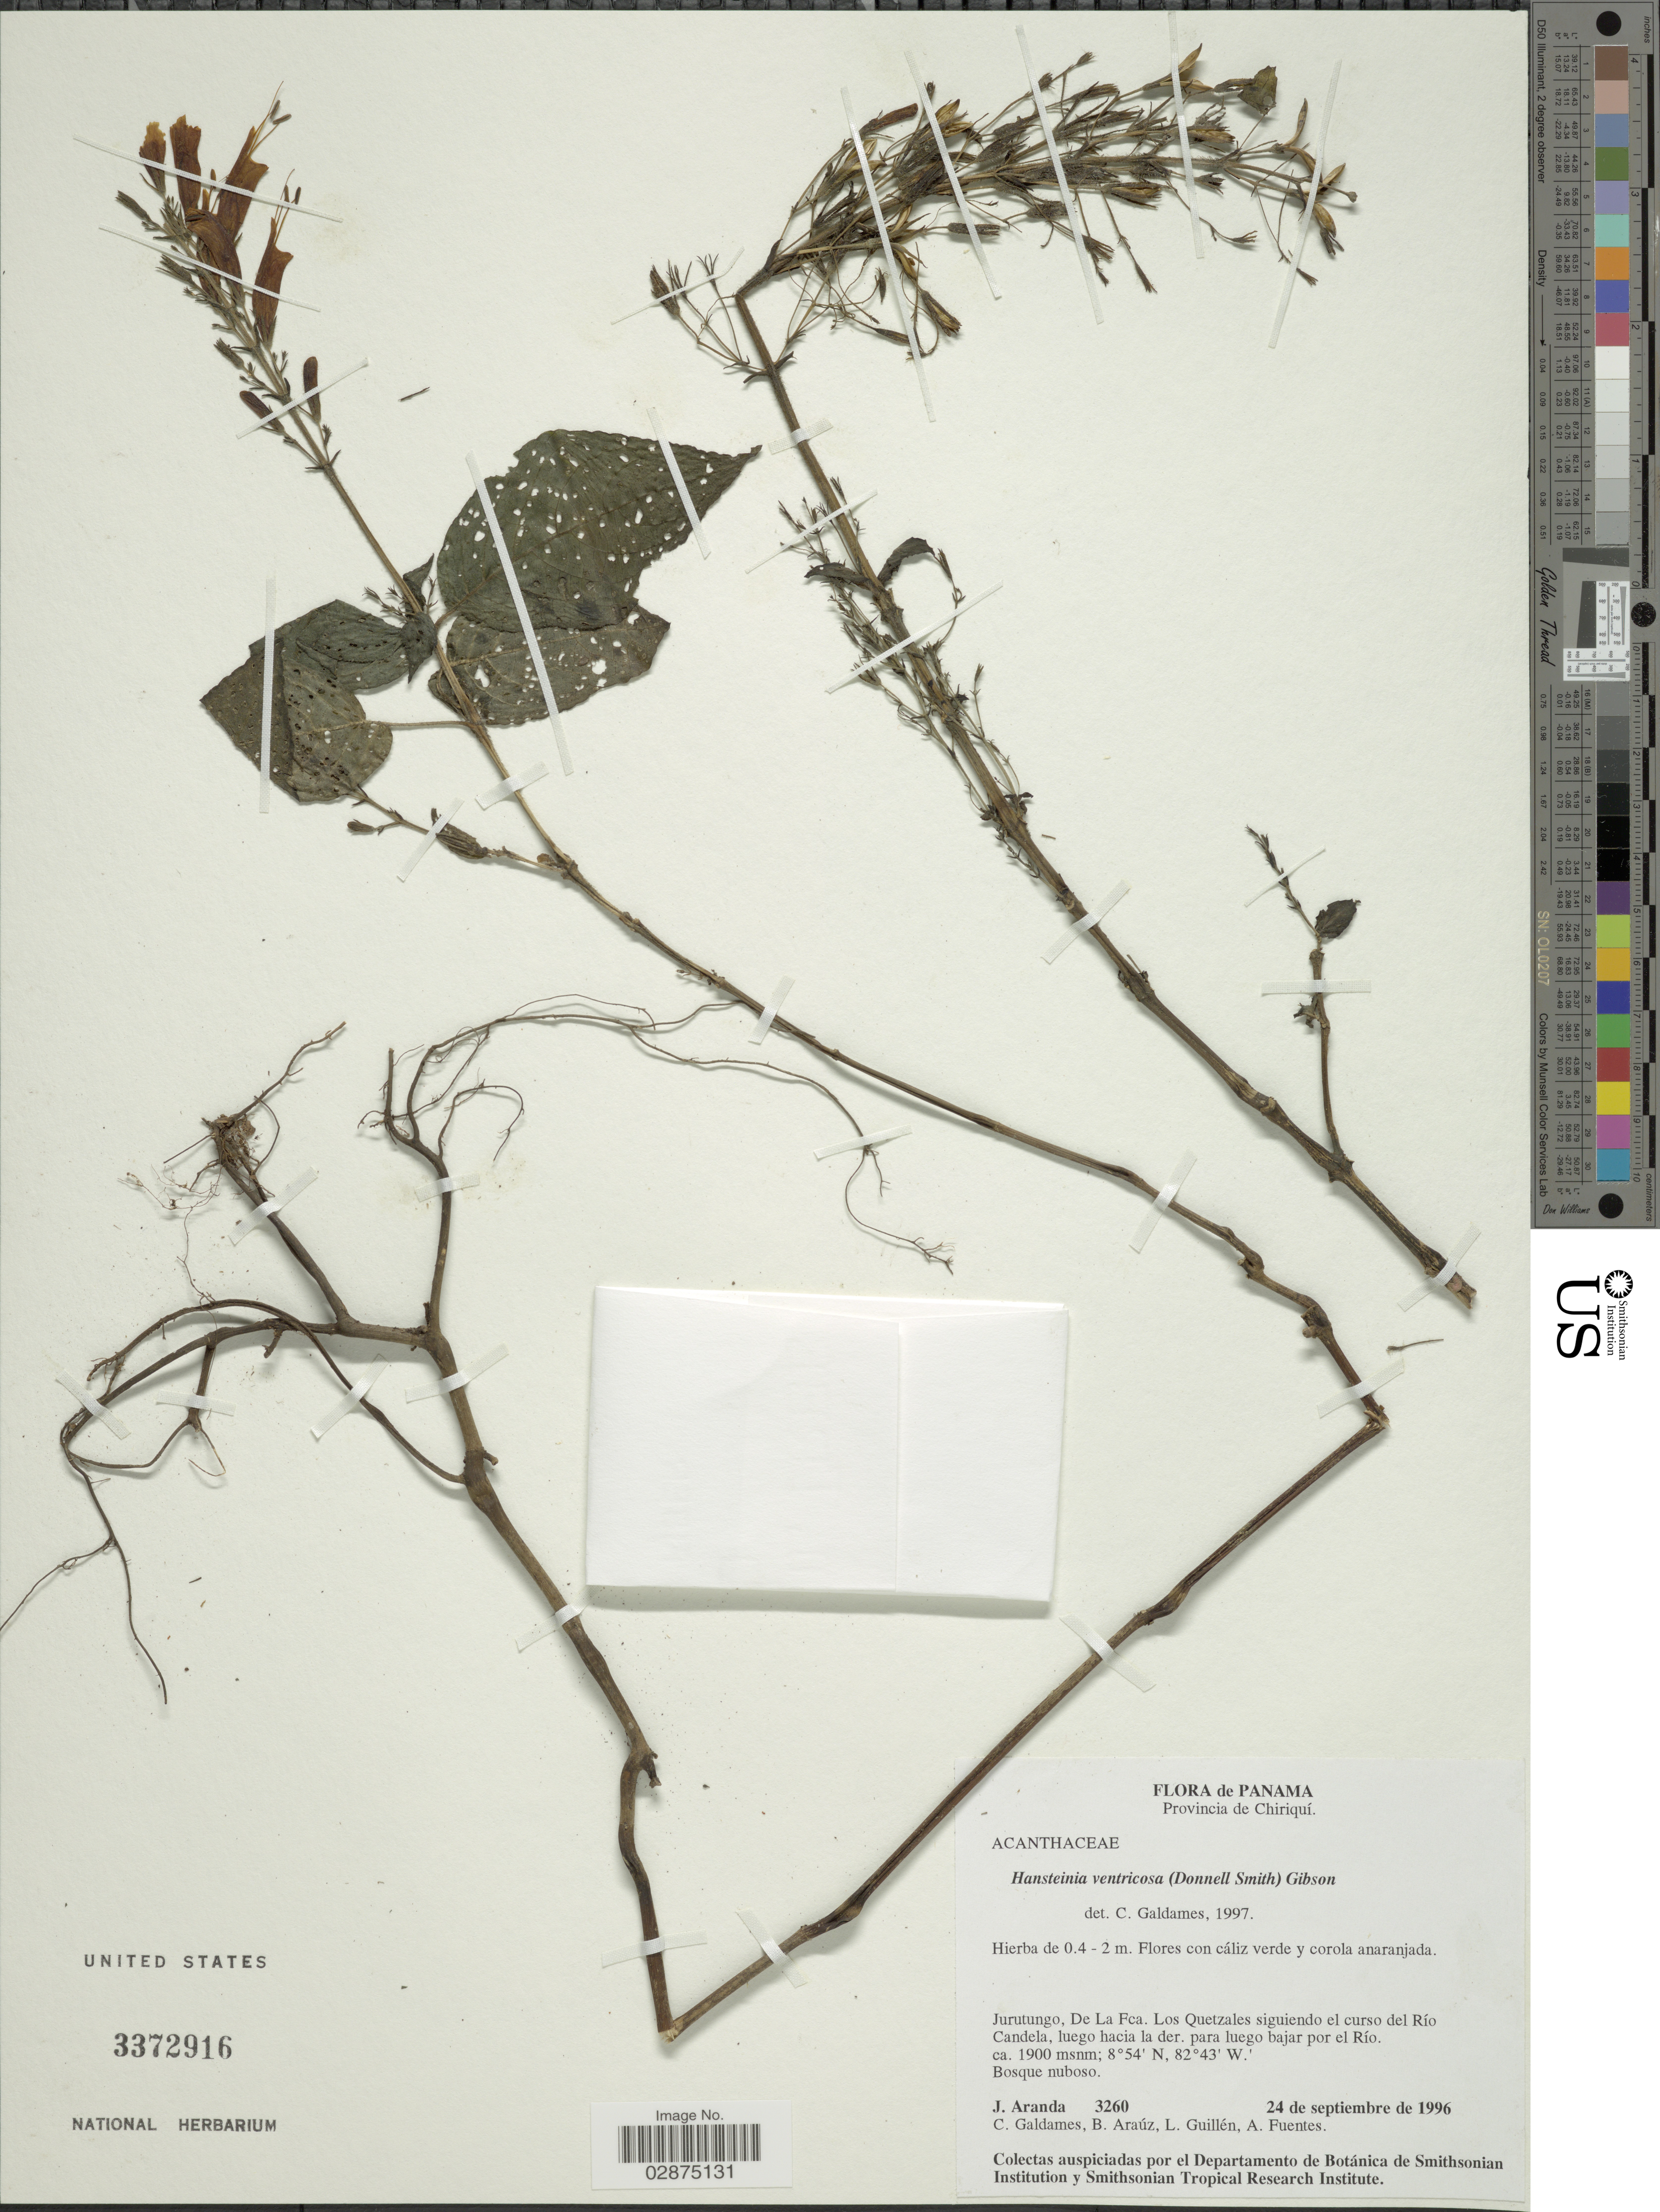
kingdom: Plantae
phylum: Tracheophyta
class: Magnoliopsida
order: Lamiales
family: Acanthaceae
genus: Hansteinia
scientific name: Hansteinia ventricosa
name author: (Donn. Sm.) D.N. Gibson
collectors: J. Aranda, C. Galdames, B. Araúz, L. Guillén & A. Fuentes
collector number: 3260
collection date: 1996-09-24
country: Panama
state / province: Chiriqui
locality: Provincia de Chiriquí. Jurutungo, De La Fca. Los Quetzales siguiendo el curso del Río Candela, luego hacia la der. para luego bajar por el Río.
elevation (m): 1900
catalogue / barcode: US 3372916